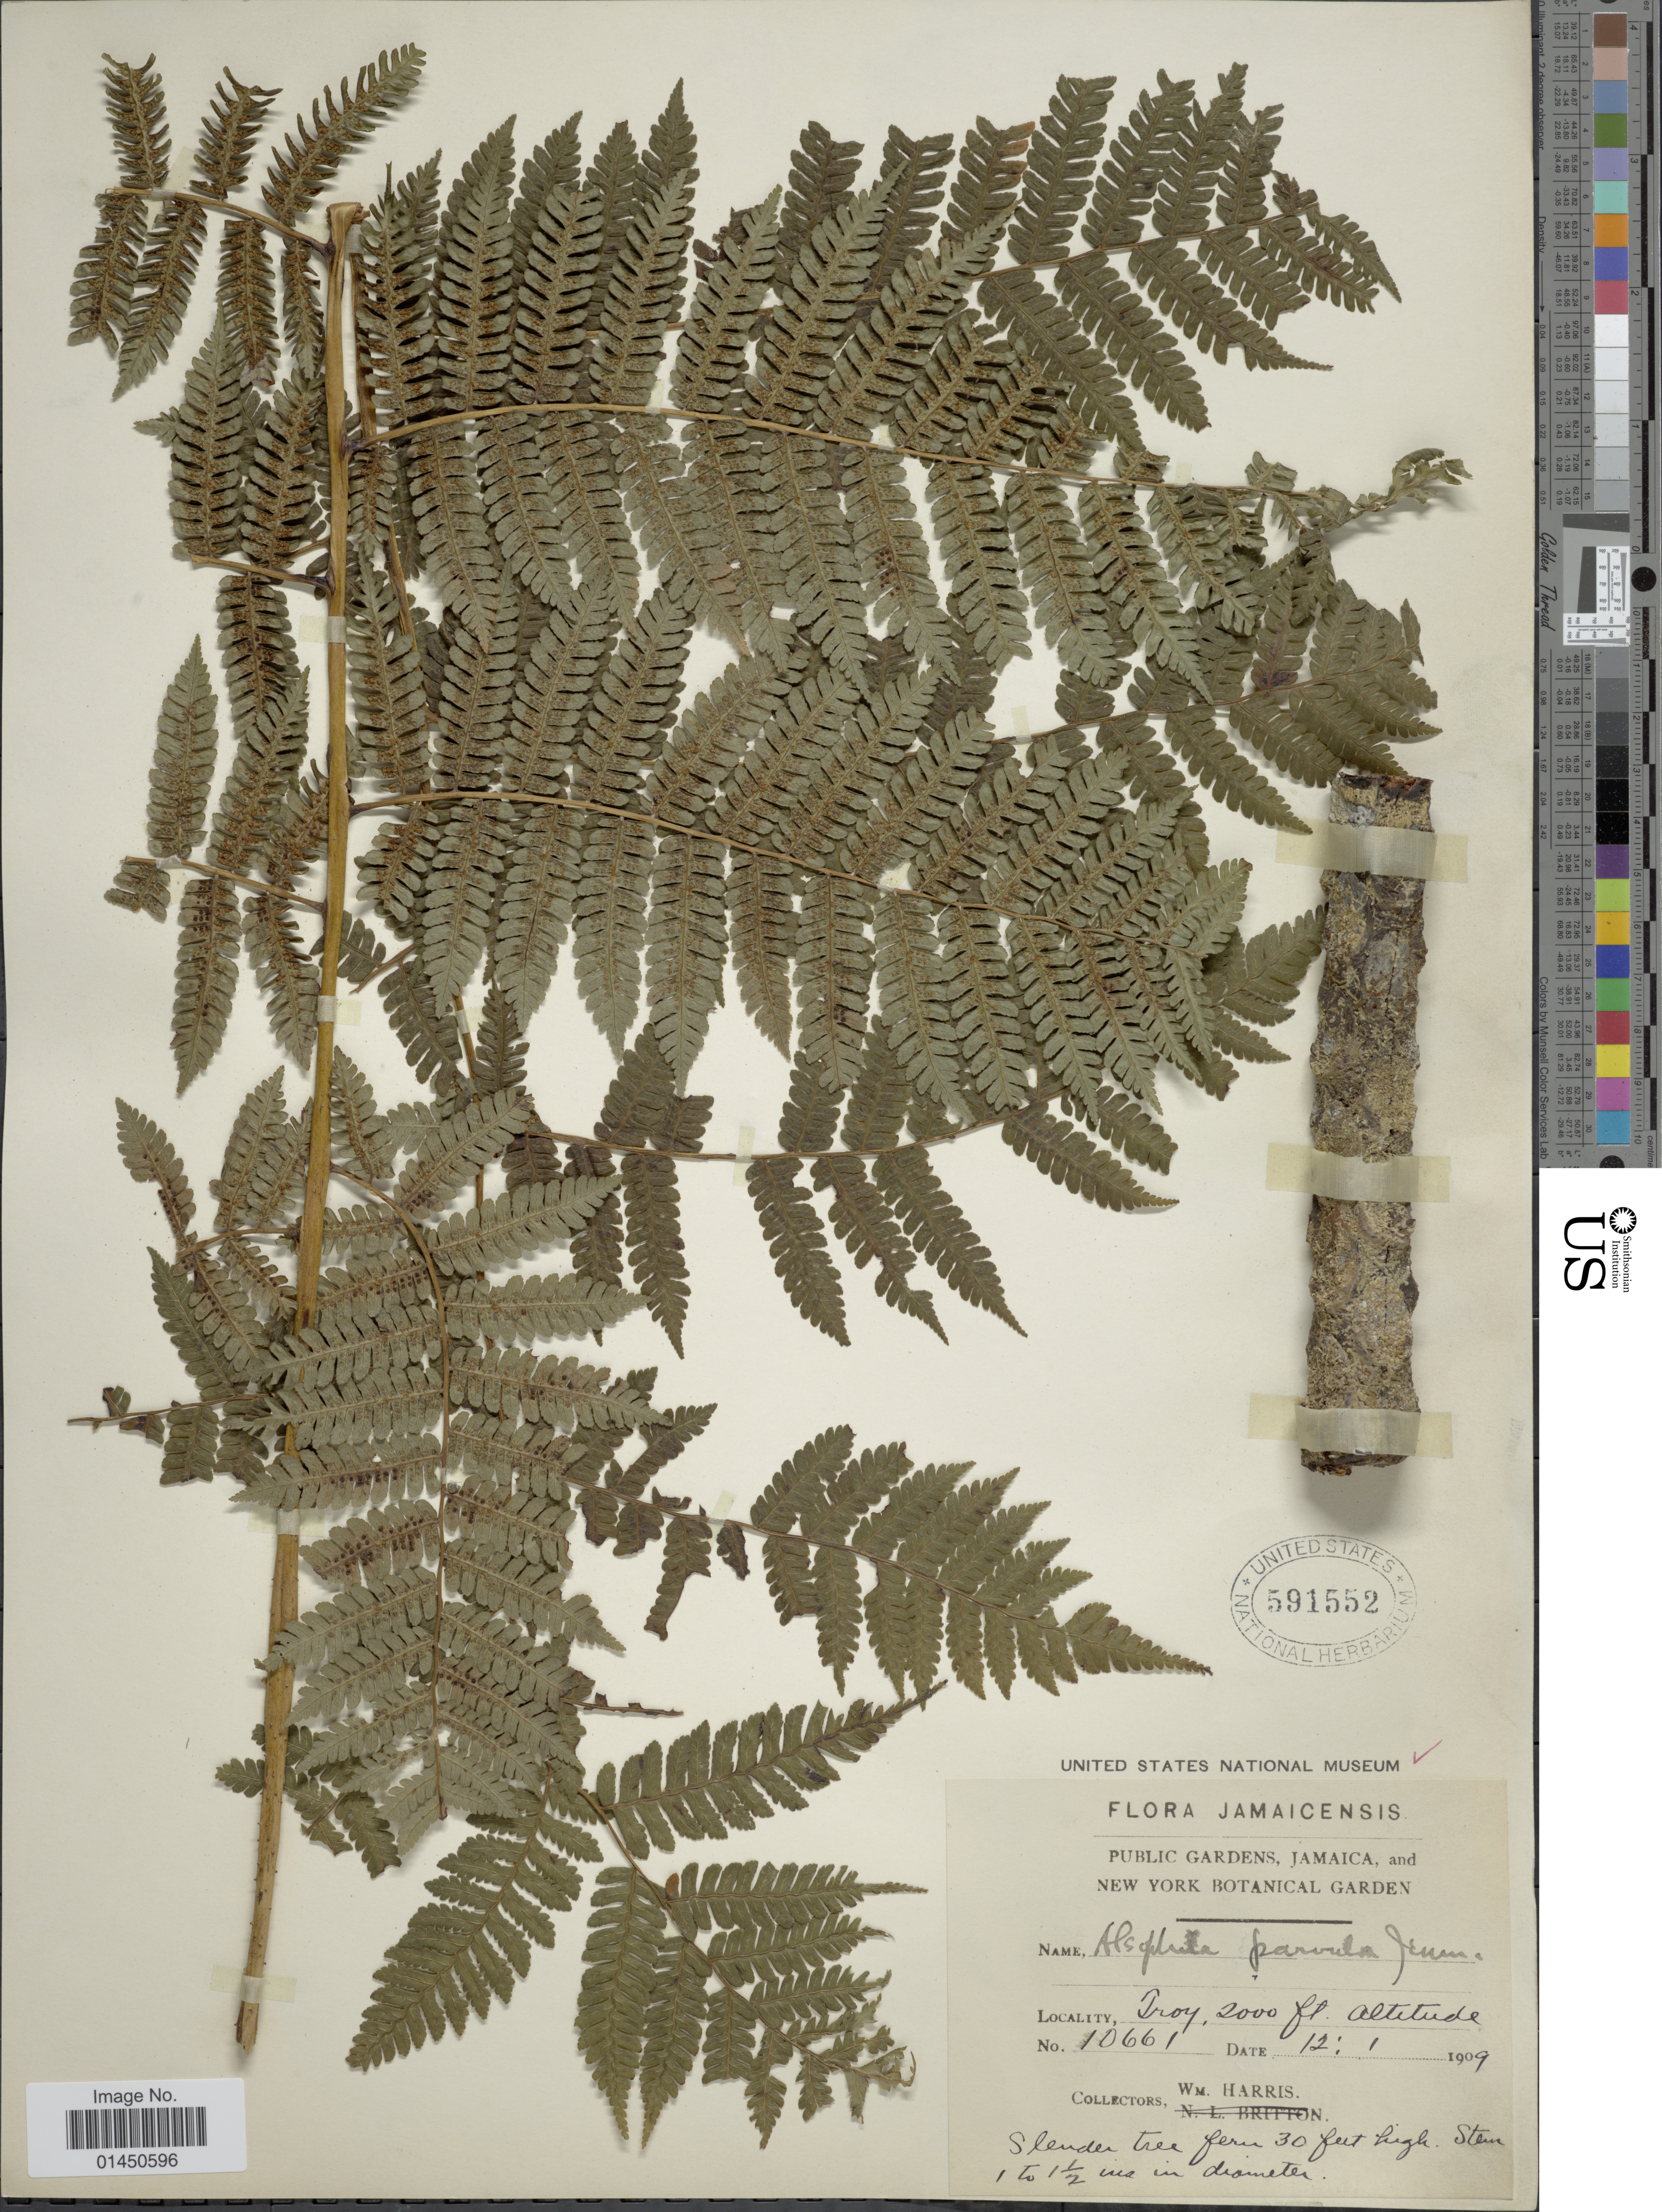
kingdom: Plantae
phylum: Tracheophyta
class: Polypodiopsida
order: Cyatheales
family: Cyatheaceae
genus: Cyathea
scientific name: Cyathea parvula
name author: (Jenman) Domin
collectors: W. H. Harris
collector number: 10661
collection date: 1909-01-12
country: Jamaica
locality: Troy.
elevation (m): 610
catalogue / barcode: US 591552